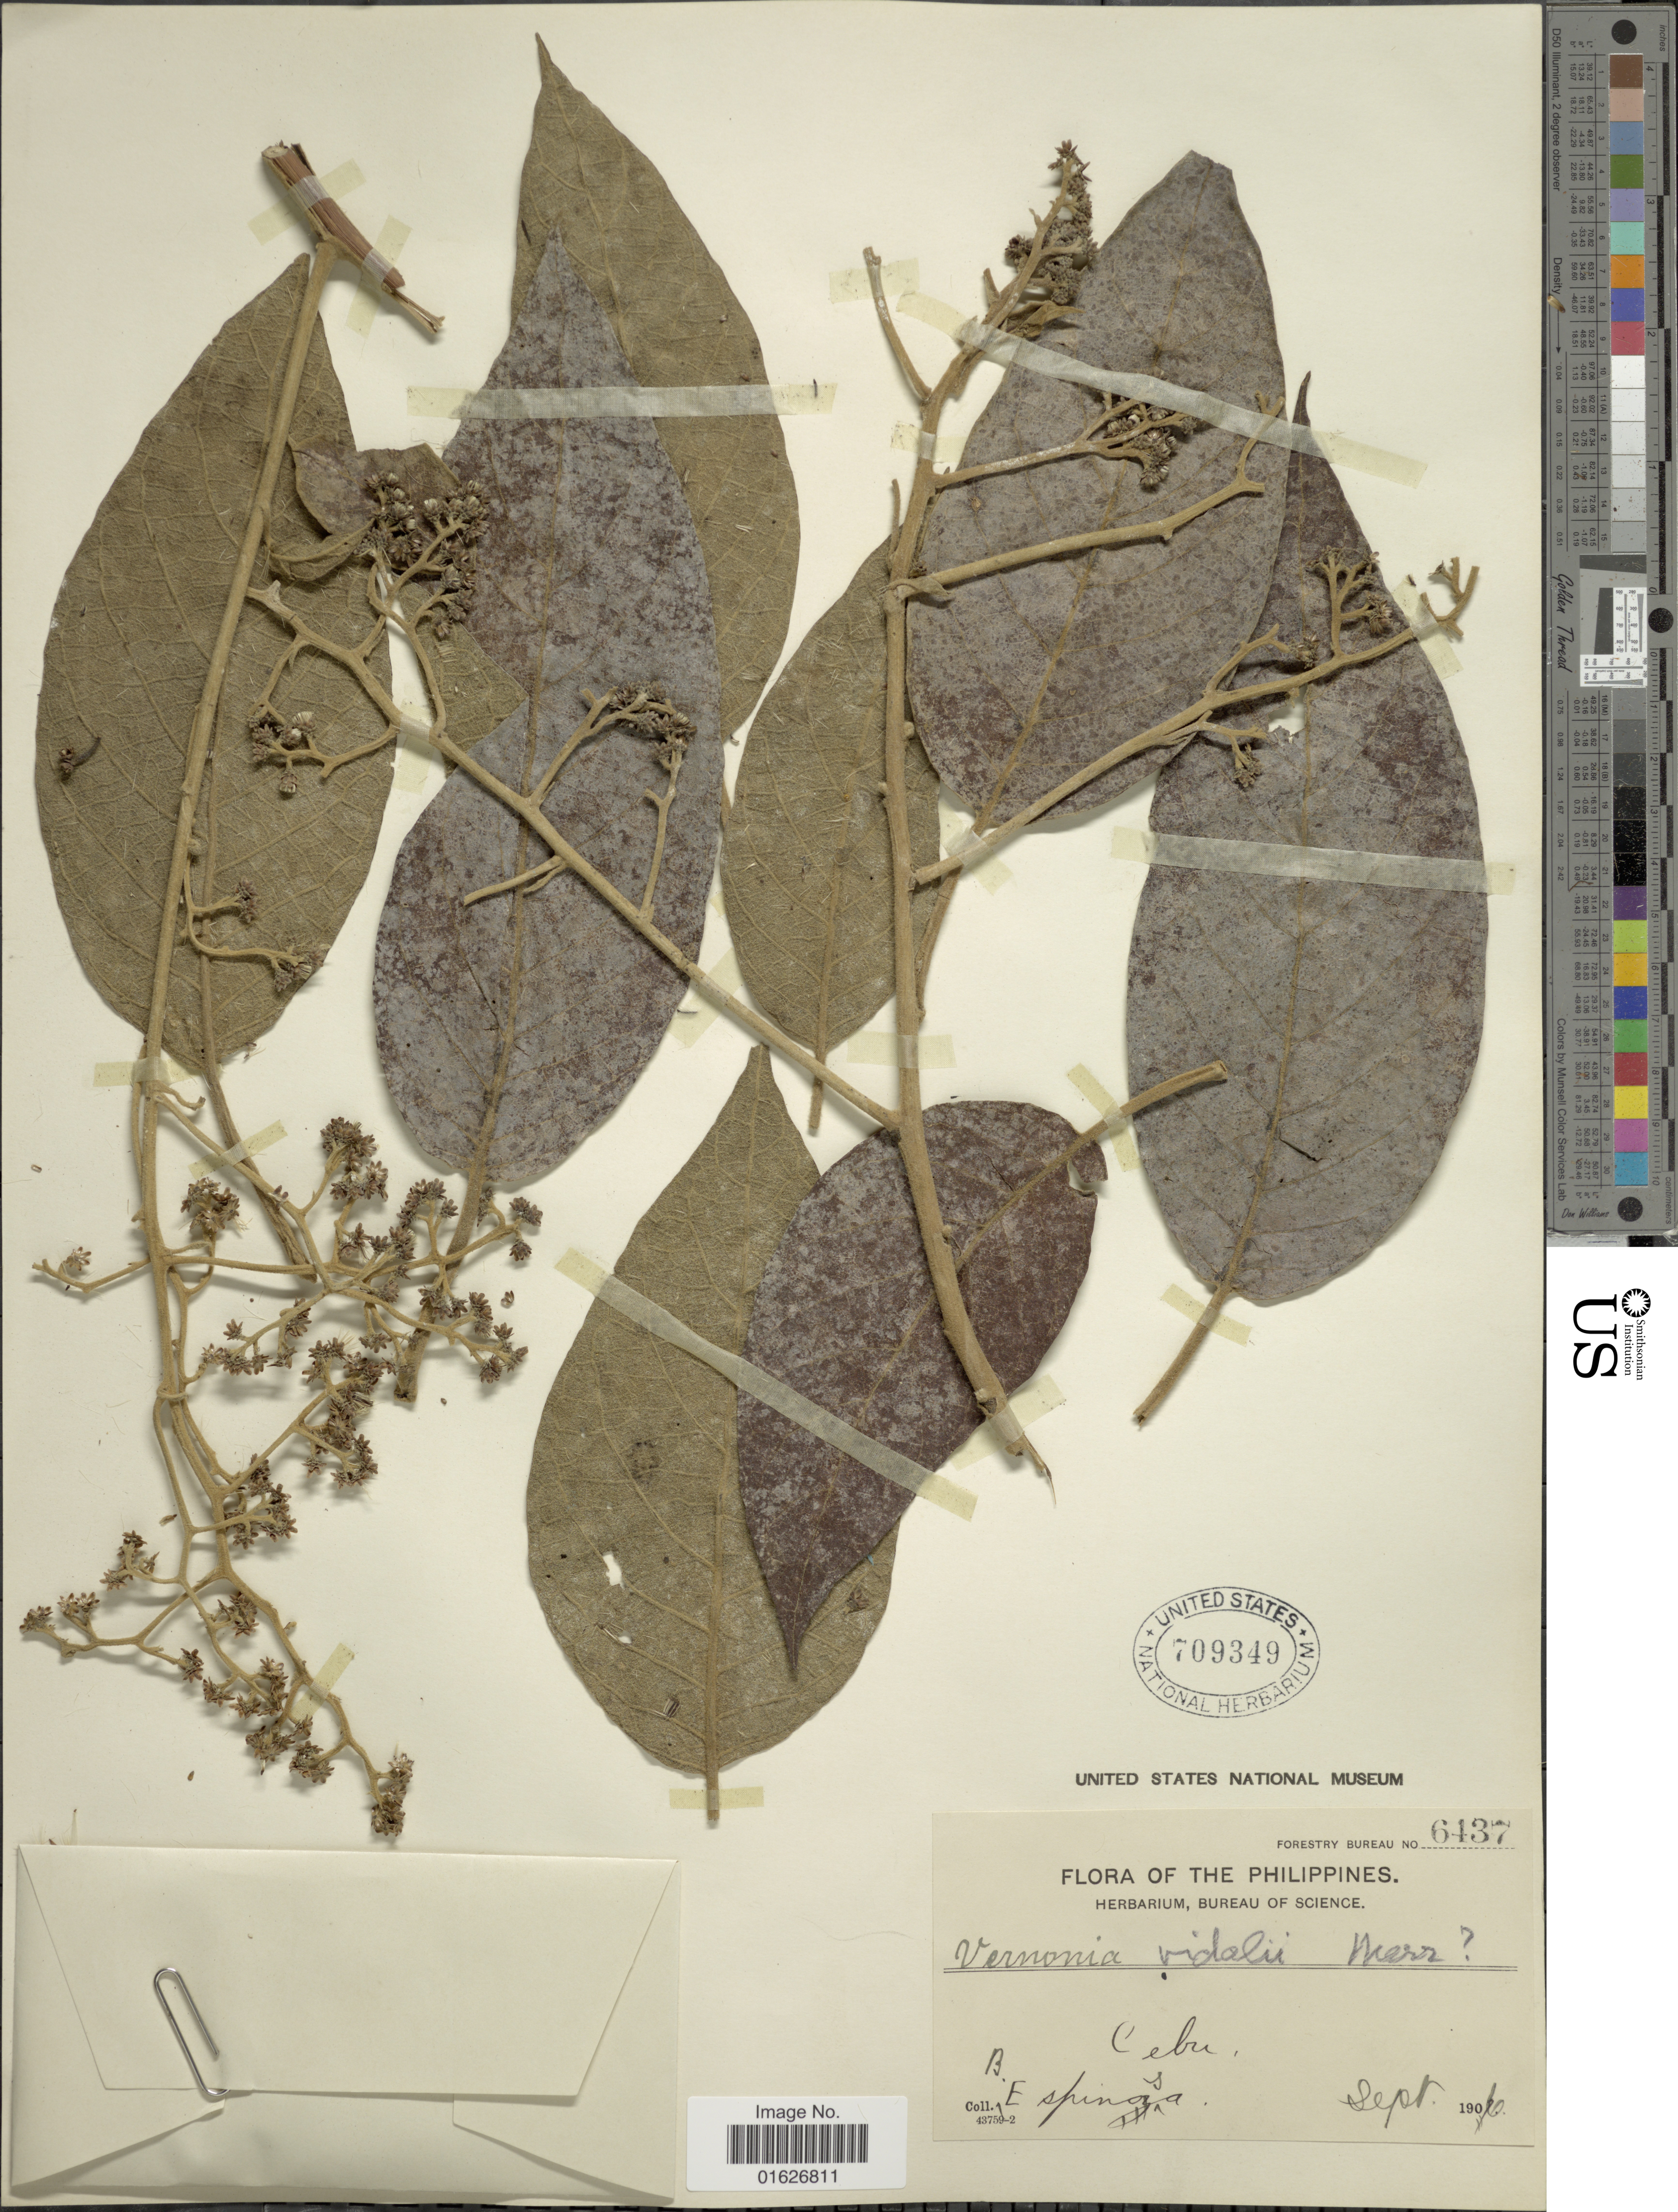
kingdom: Plantae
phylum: Tracheophyta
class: Magnoliopsida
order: Asterales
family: Asteraceae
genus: Strobocalyx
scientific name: Strobocalyx arborea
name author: (Buch.-Ham.) Sch. Bip.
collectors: B. Espinosa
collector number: Forestry Bureau 6437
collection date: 1906-09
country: Philippines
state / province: Central Visayas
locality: Cebu.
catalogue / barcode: US 709349